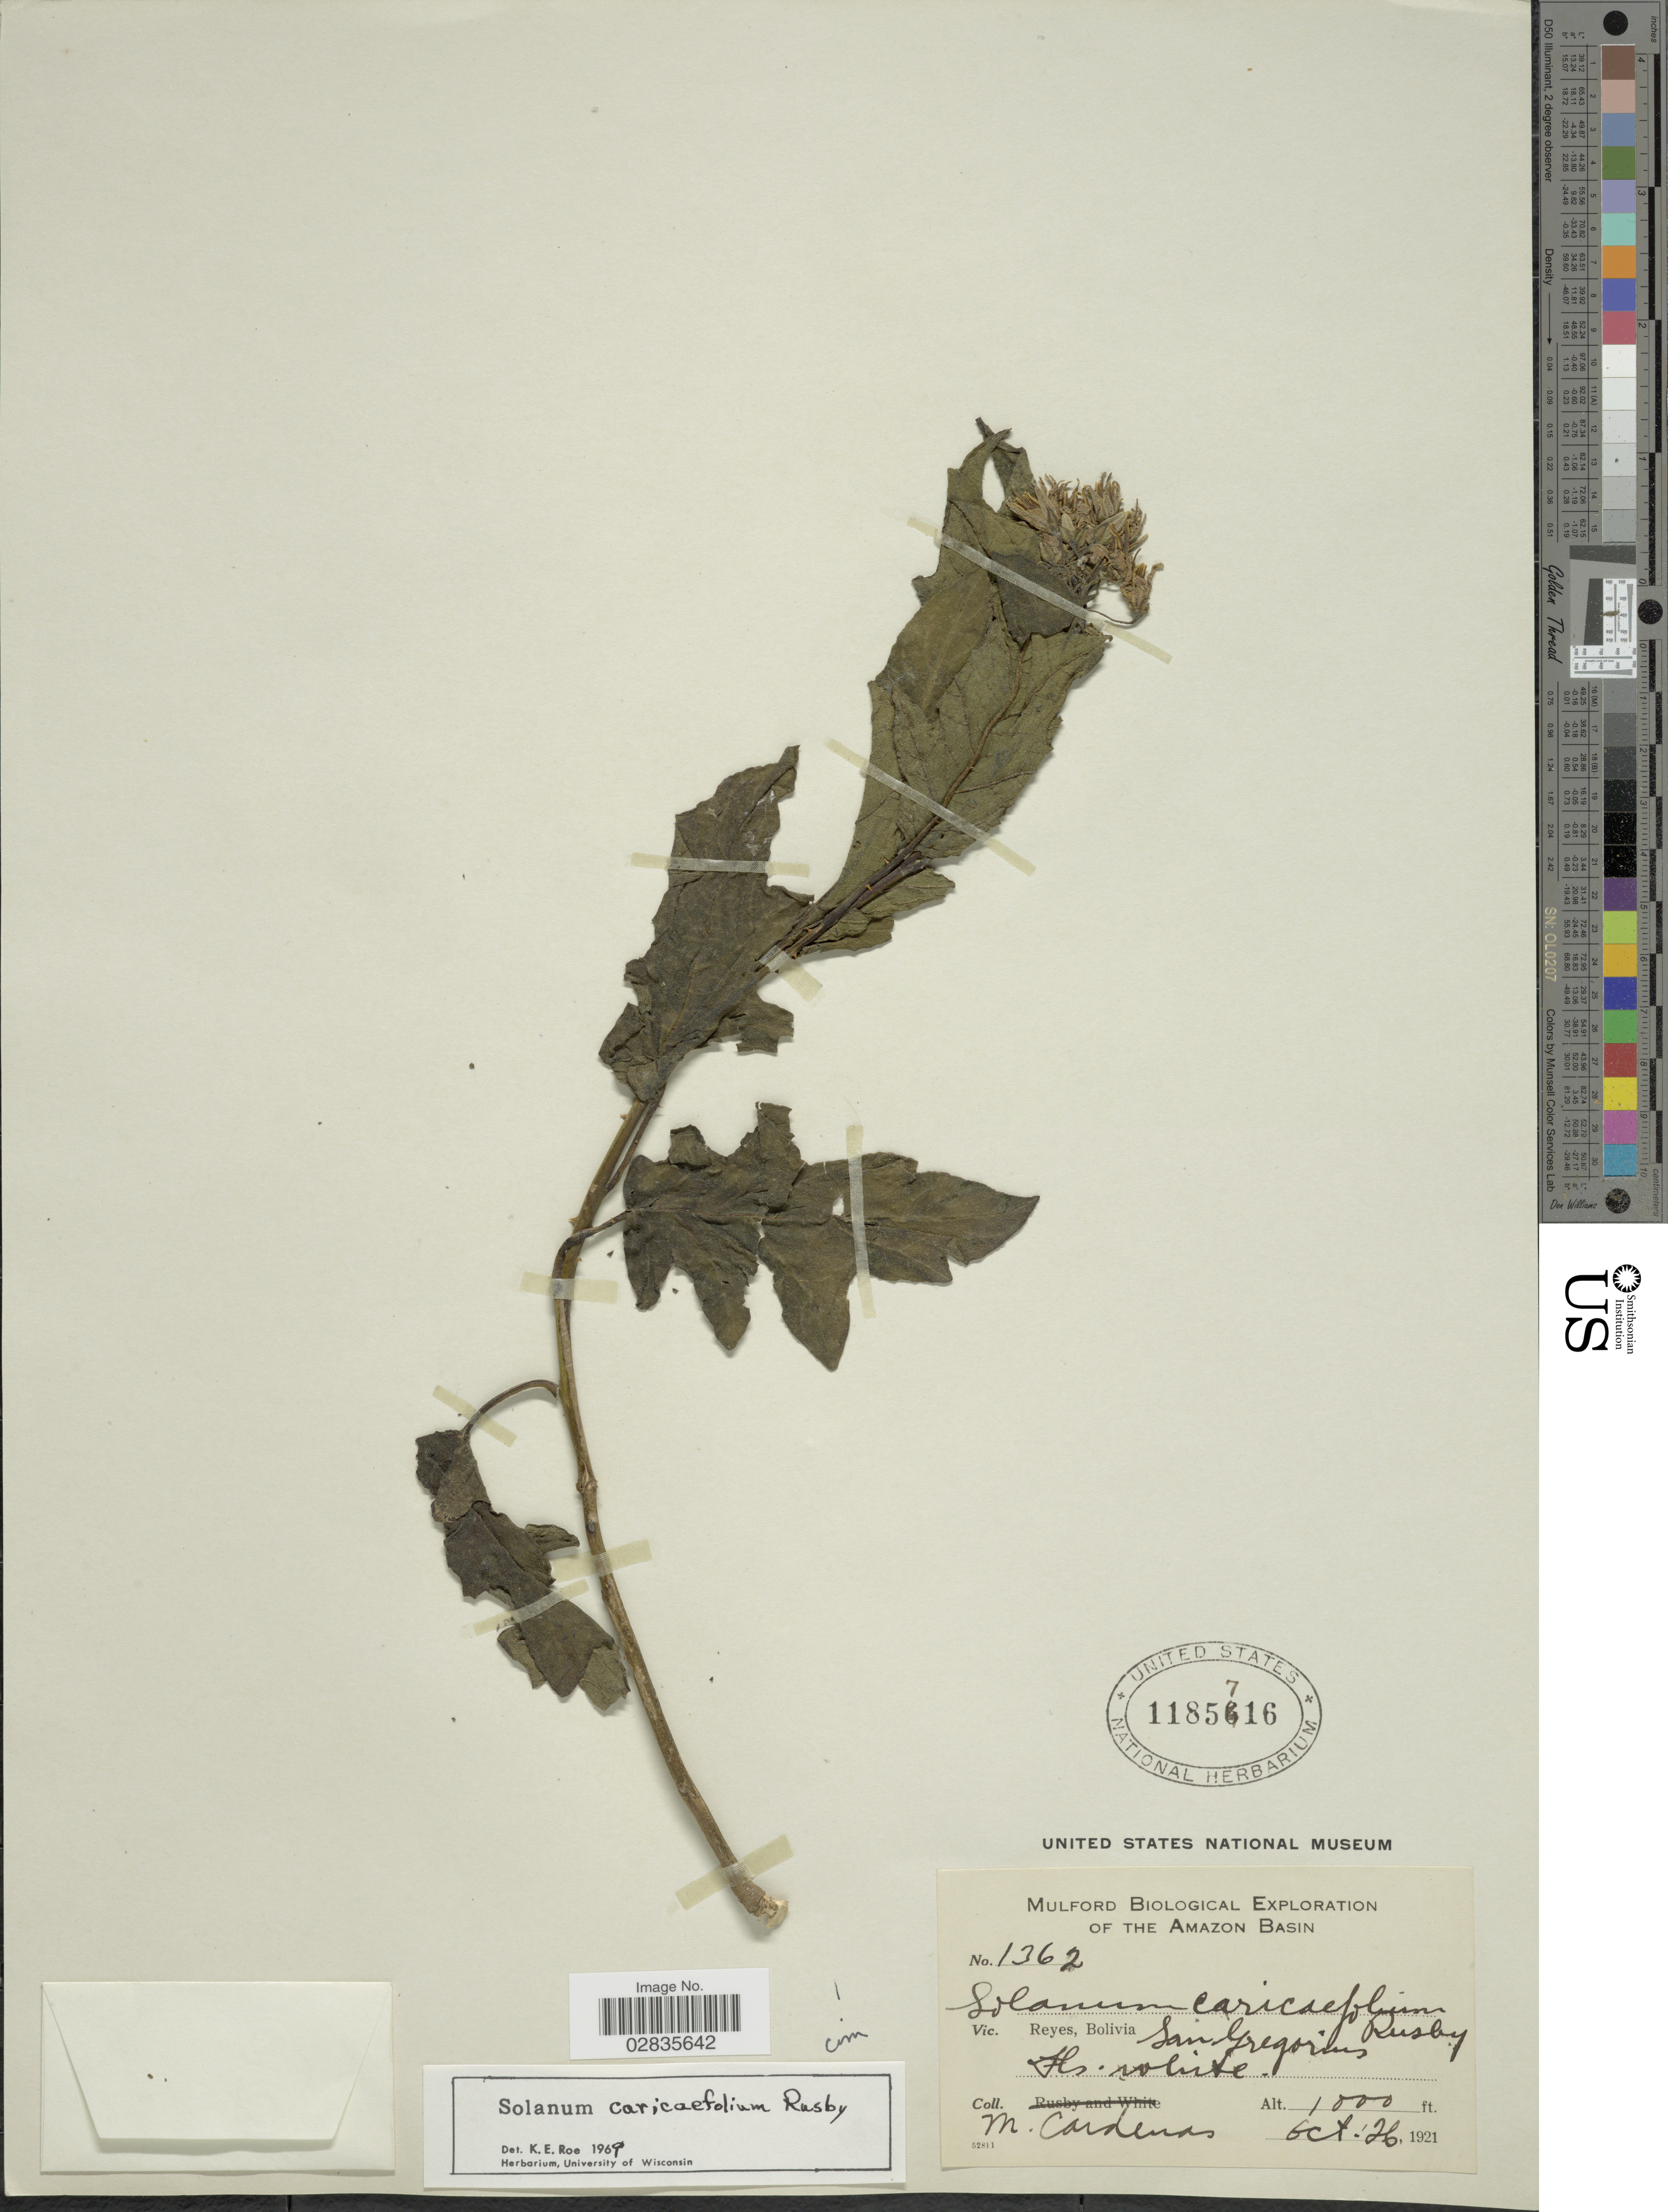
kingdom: Plantae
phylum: Tracheophyta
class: Magnoliopsida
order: Solanales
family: Solanaceae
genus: Solanum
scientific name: Solanum caricaefolium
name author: Rusby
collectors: M. Cárdenas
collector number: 1362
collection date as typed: Oct. 26, 1921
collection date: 1921-10-26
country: Bolivia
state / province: Beni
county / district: José Ballivián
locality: San Gregorio. Reyes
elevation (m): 305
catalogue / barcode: US 1185716